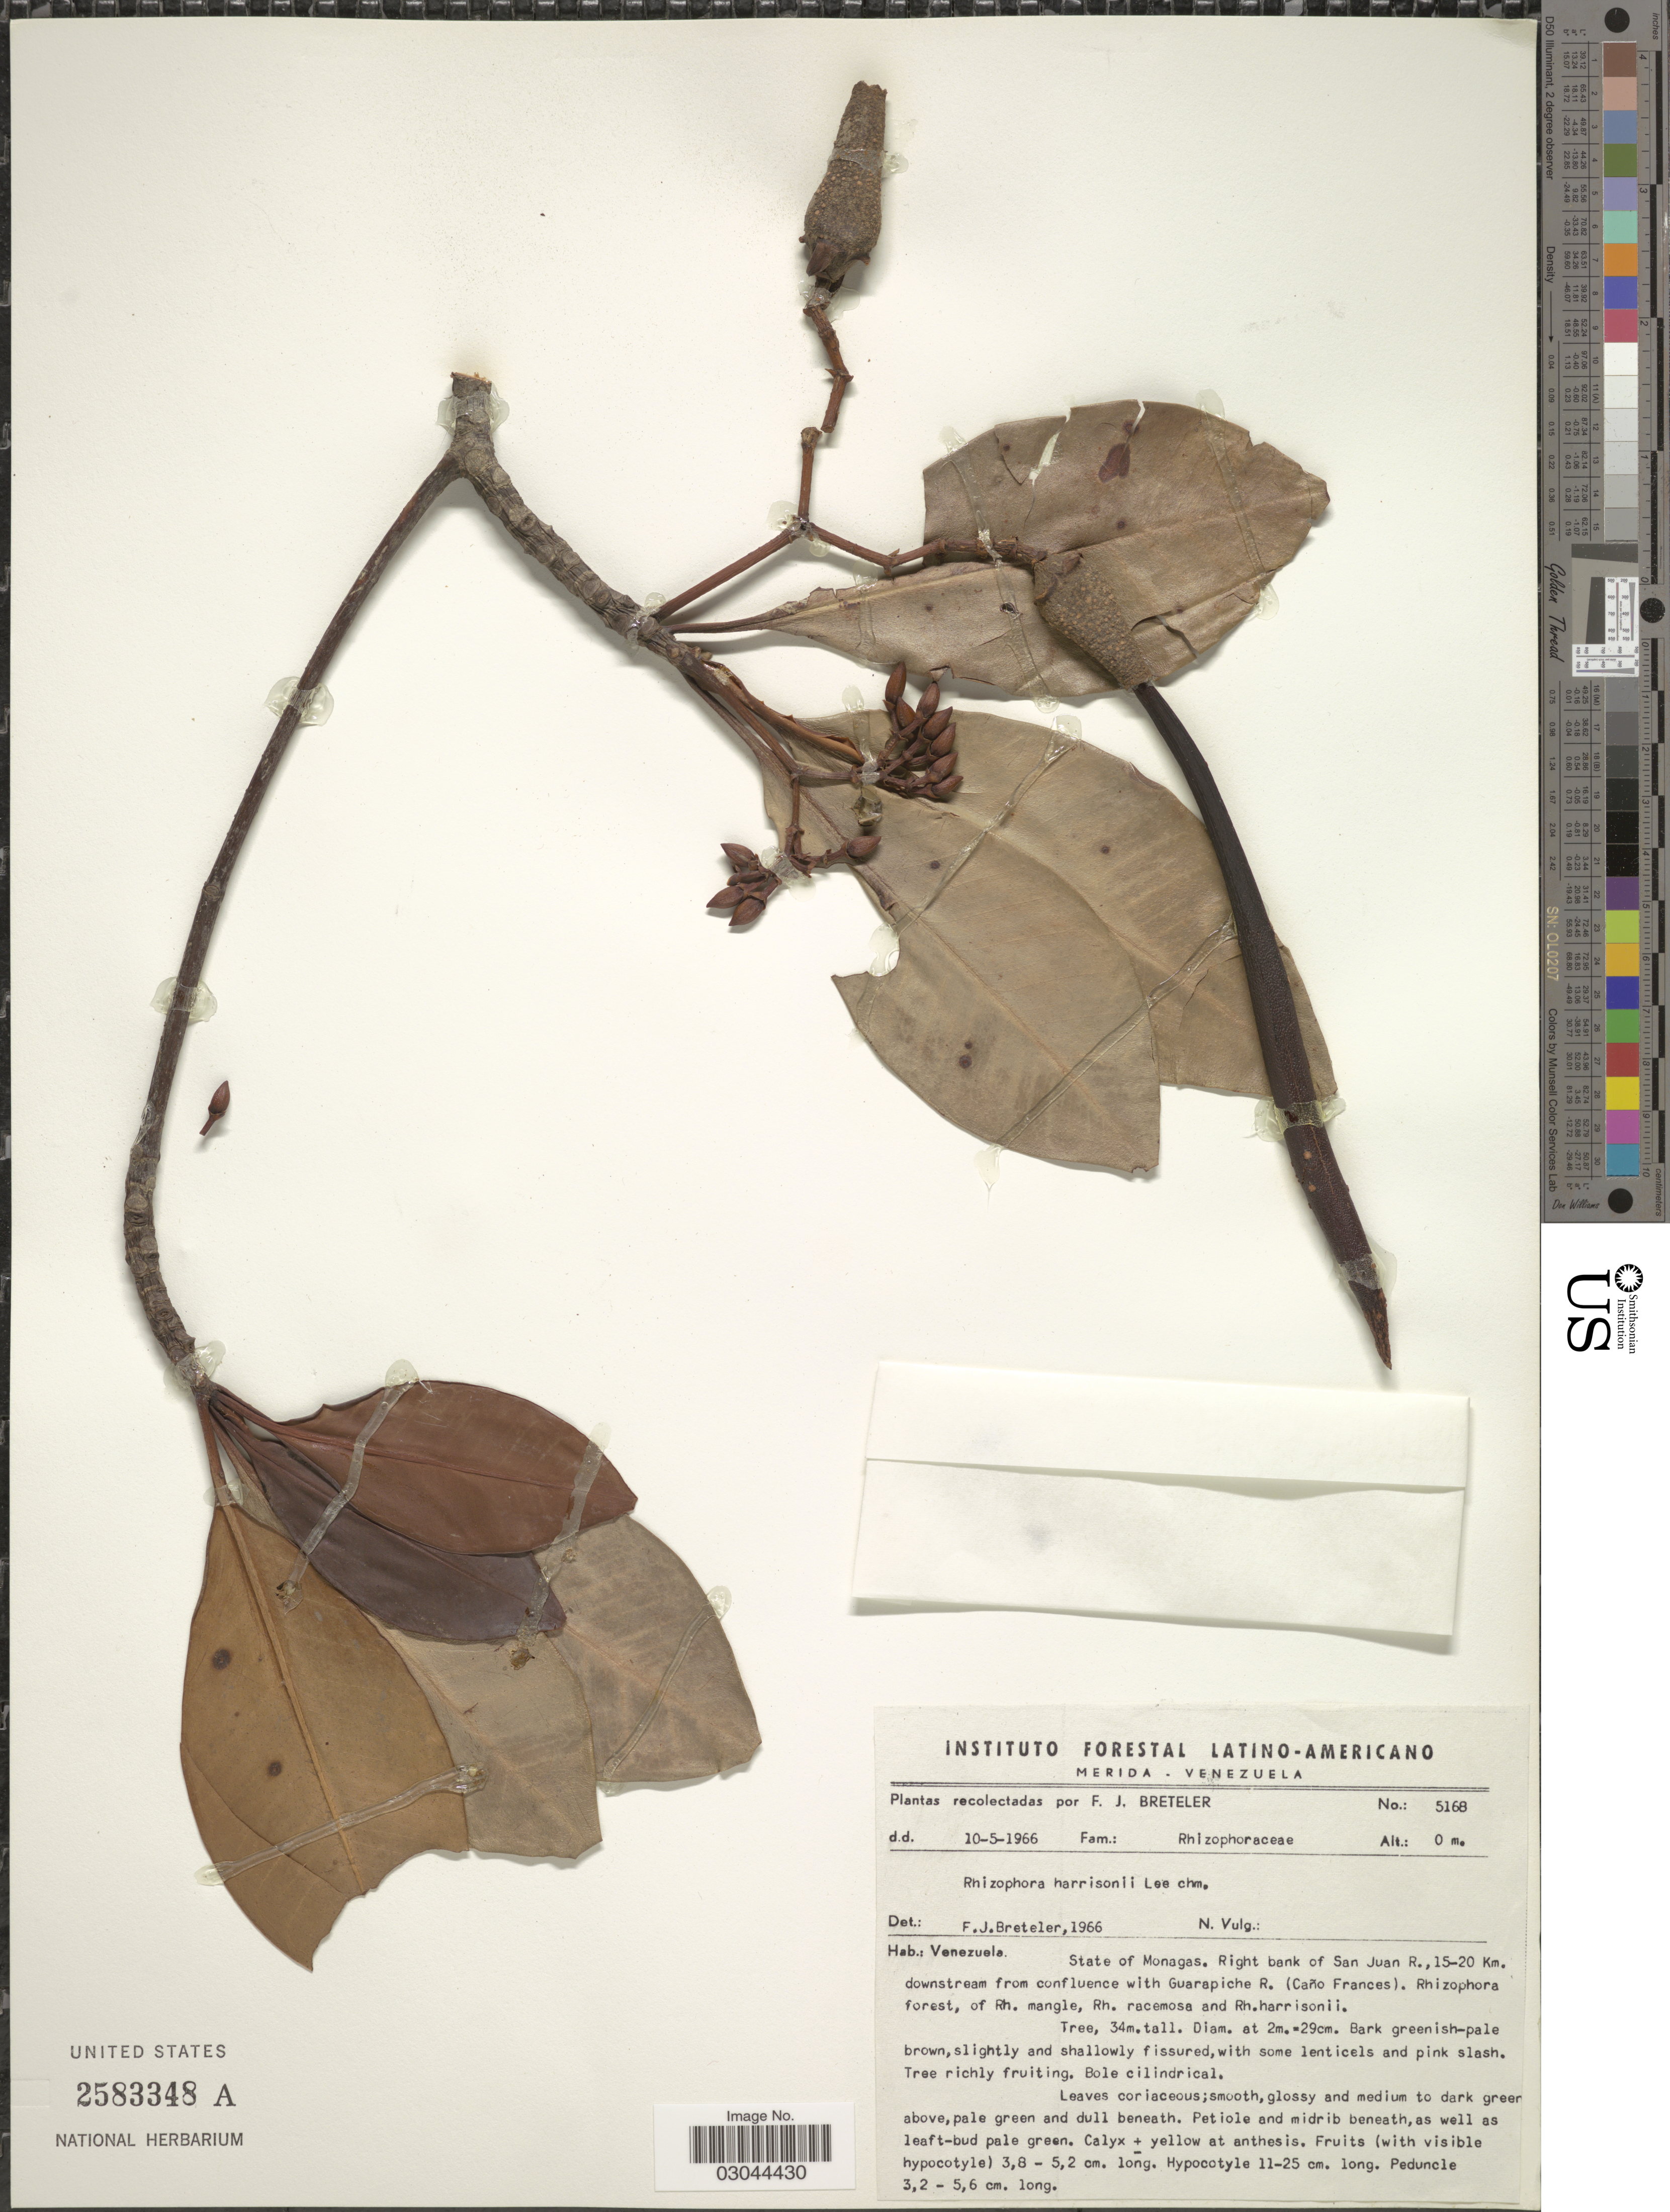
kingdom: Plantae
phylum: Tracheophyta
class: Magnoliopsida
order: Malpighiales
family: Rhizophoraceae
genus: Rhizophora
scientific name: Rhizophora harrisonii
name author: Leechm.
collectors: F. J. Breteler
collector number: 5168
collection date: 1966-05-10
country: Venezuela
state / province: Monagas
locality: Right bank of San Juan R., 15-20 Km. downstream from confluence with Guarapiche R. (Caño Frances).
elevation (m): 0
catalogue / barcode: US 2583348A